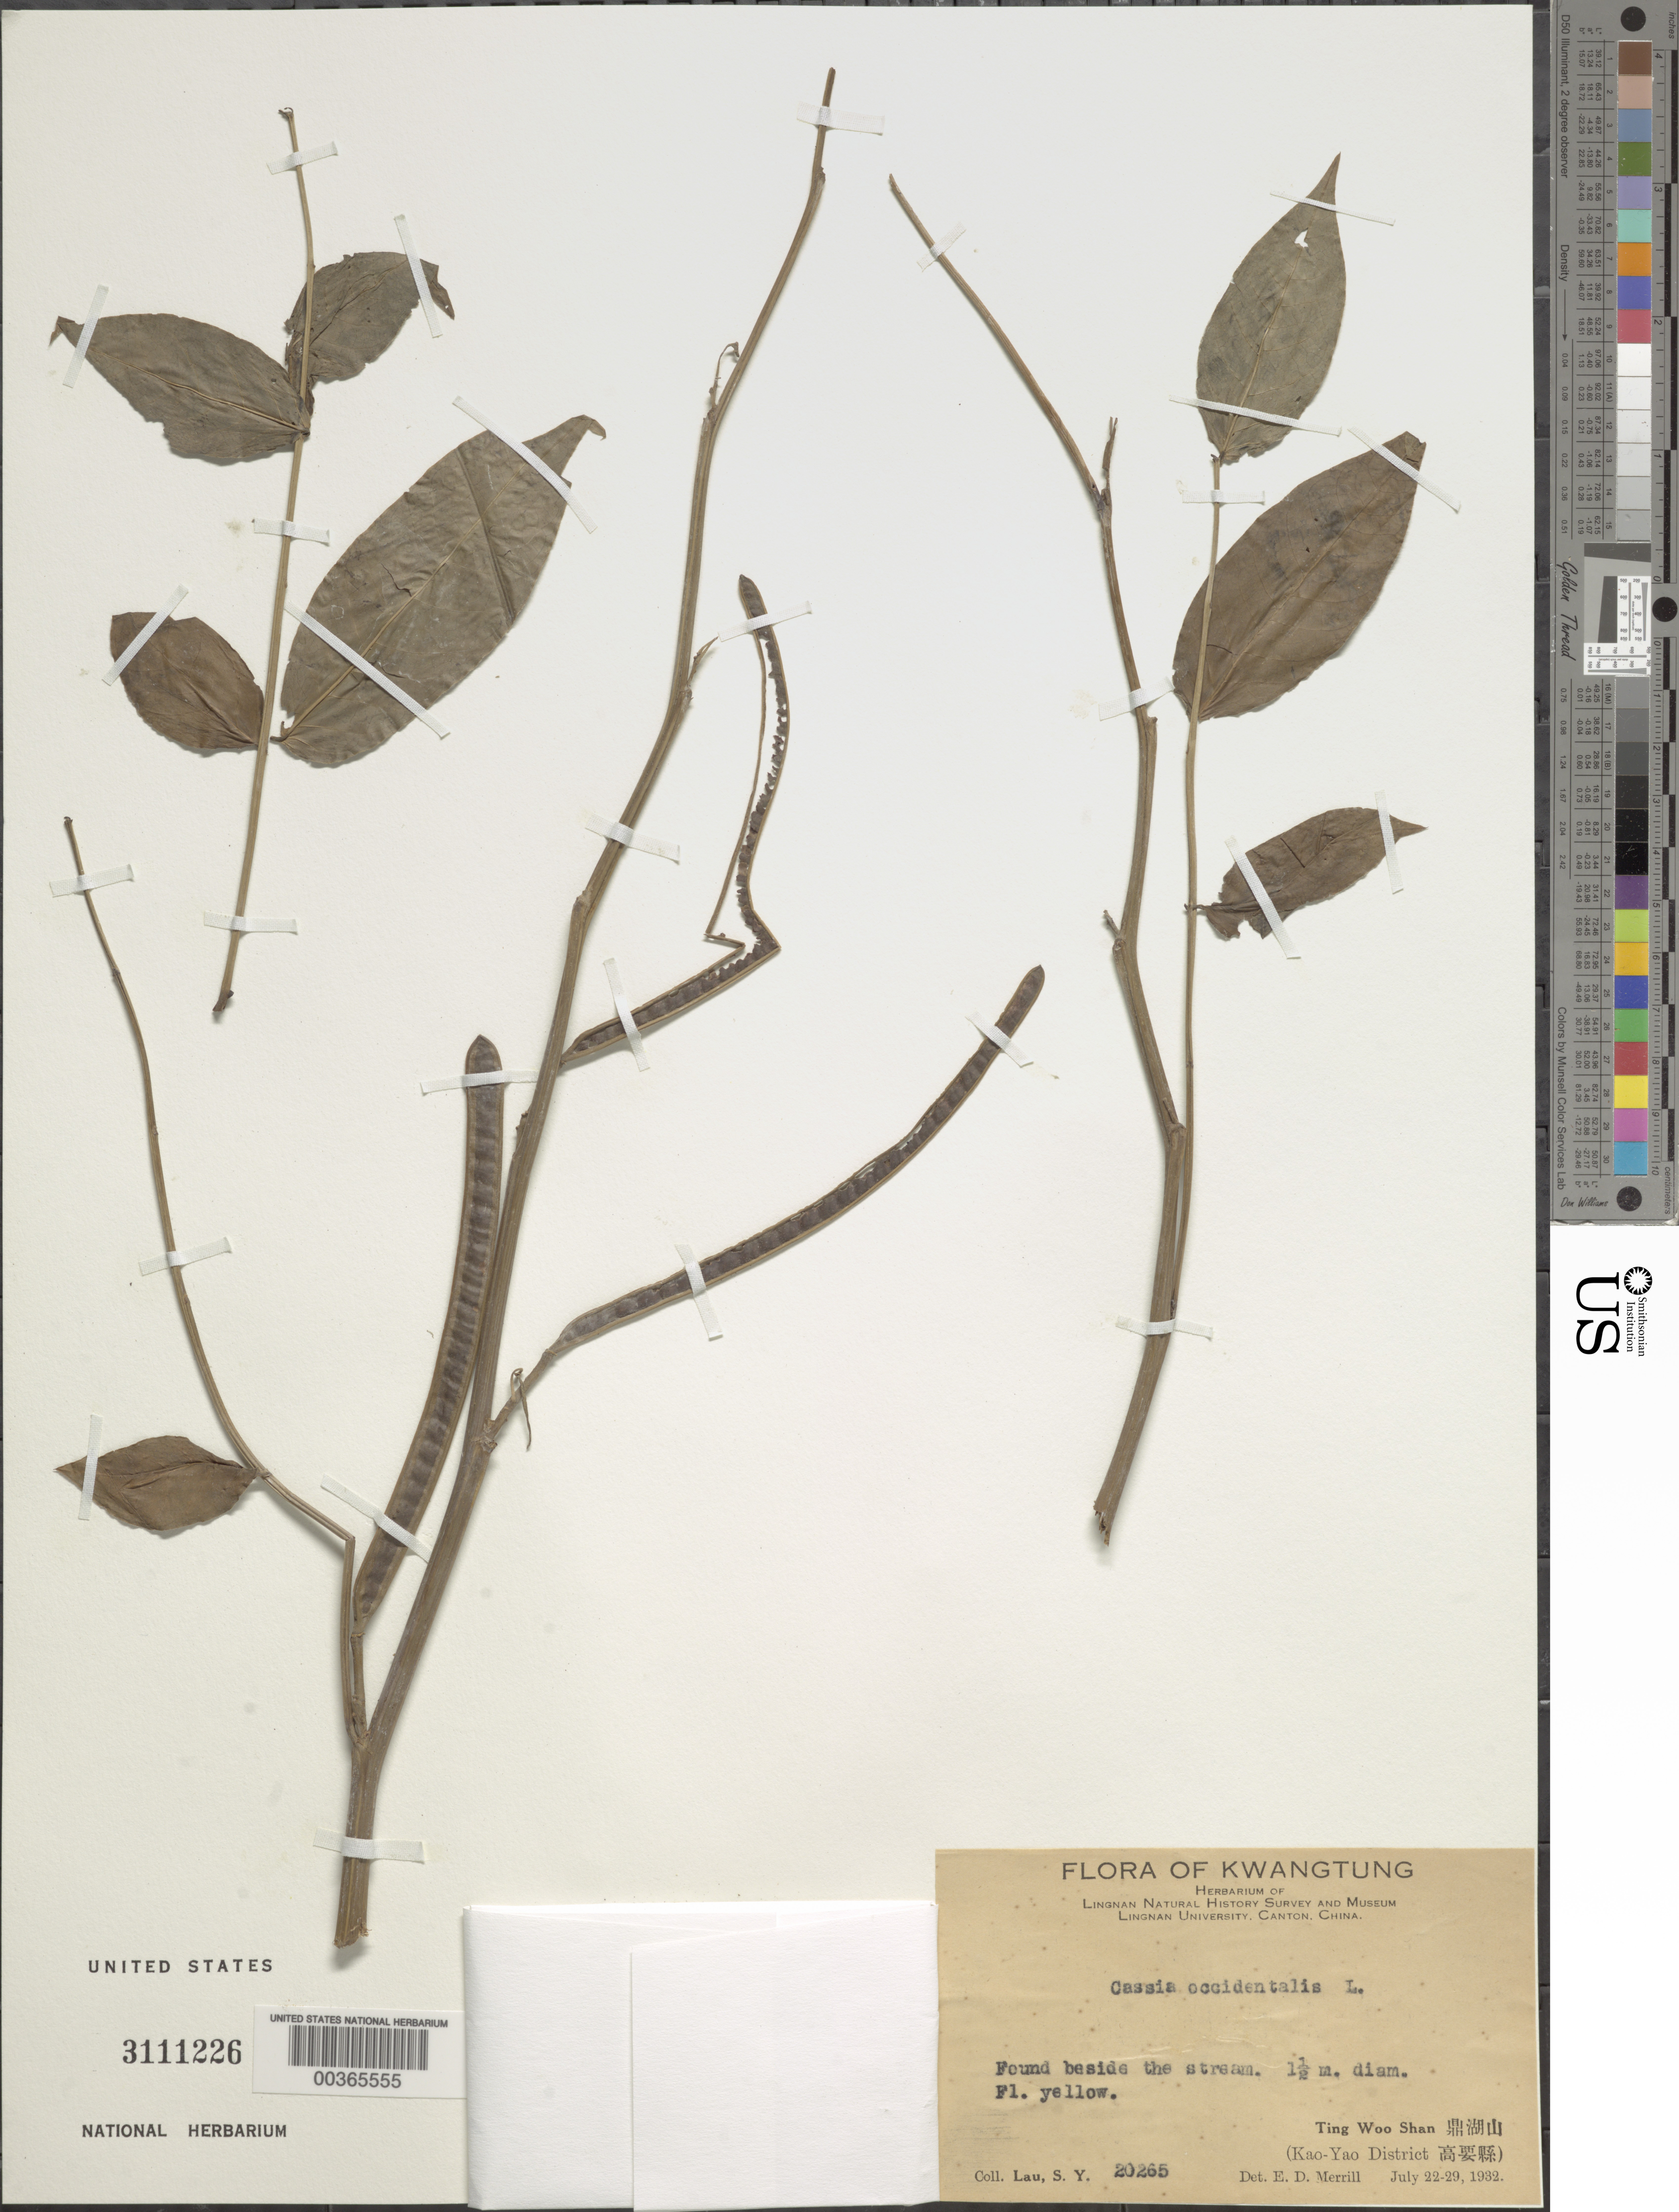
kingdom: Plantae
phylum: Tracheophyta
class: Magnoliopsida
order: Fabales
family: Fabaceae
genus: Senna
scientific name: Senna occidentalis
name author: (L.) Link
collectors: S. Y. Lau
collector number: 20265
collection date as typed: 22 Jul 1932 to 29 Jul 1932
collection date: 1932-07-22/1932-07-29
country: China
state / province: Guangdong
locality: Ting woo shan; kao-yao dist.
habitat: Beside stream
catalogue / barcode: US 3111226